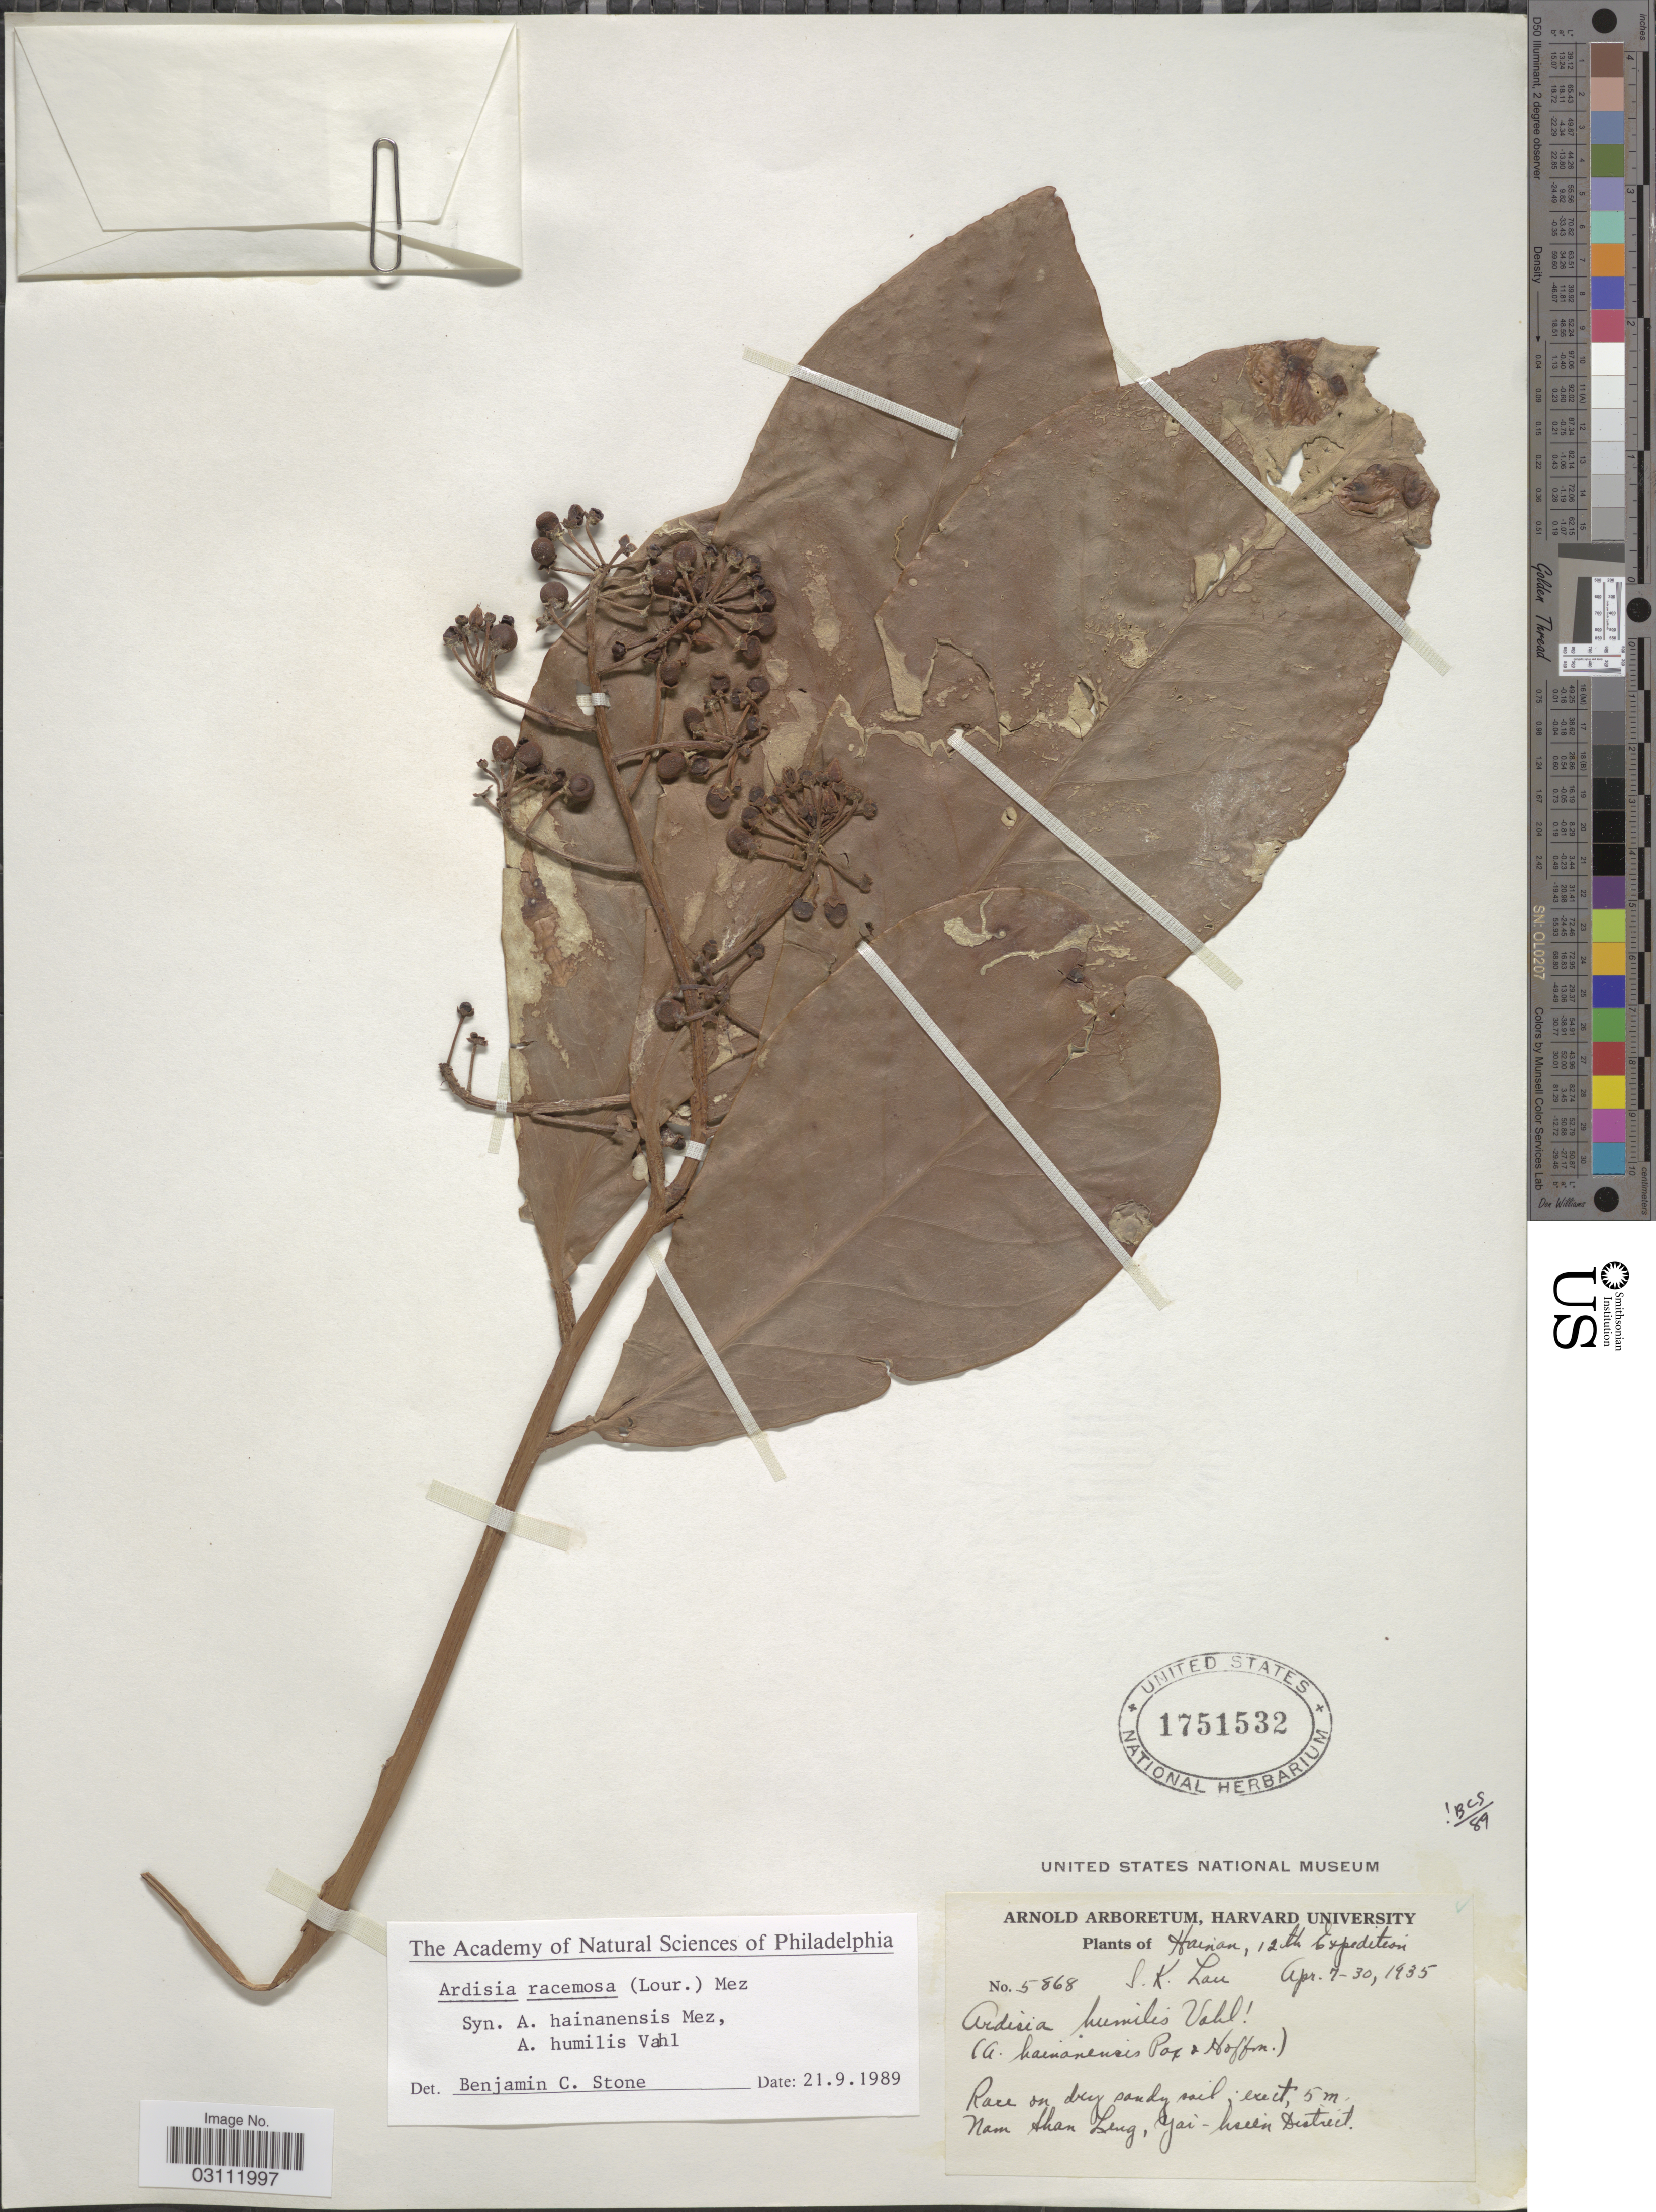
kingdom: Plantae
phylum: Tracheophyta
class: Magnoliopsida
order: Ericales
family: Primulaceae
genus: Ardisia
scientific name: Ardisia racemosa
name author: R.T. Baker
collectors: S. K. Lau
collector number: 5868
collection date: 1935-04-07/1935-04-30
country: China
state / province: Hainan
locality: Nam Shan Leng, Yai-hsien District.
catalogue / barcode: US 1751532